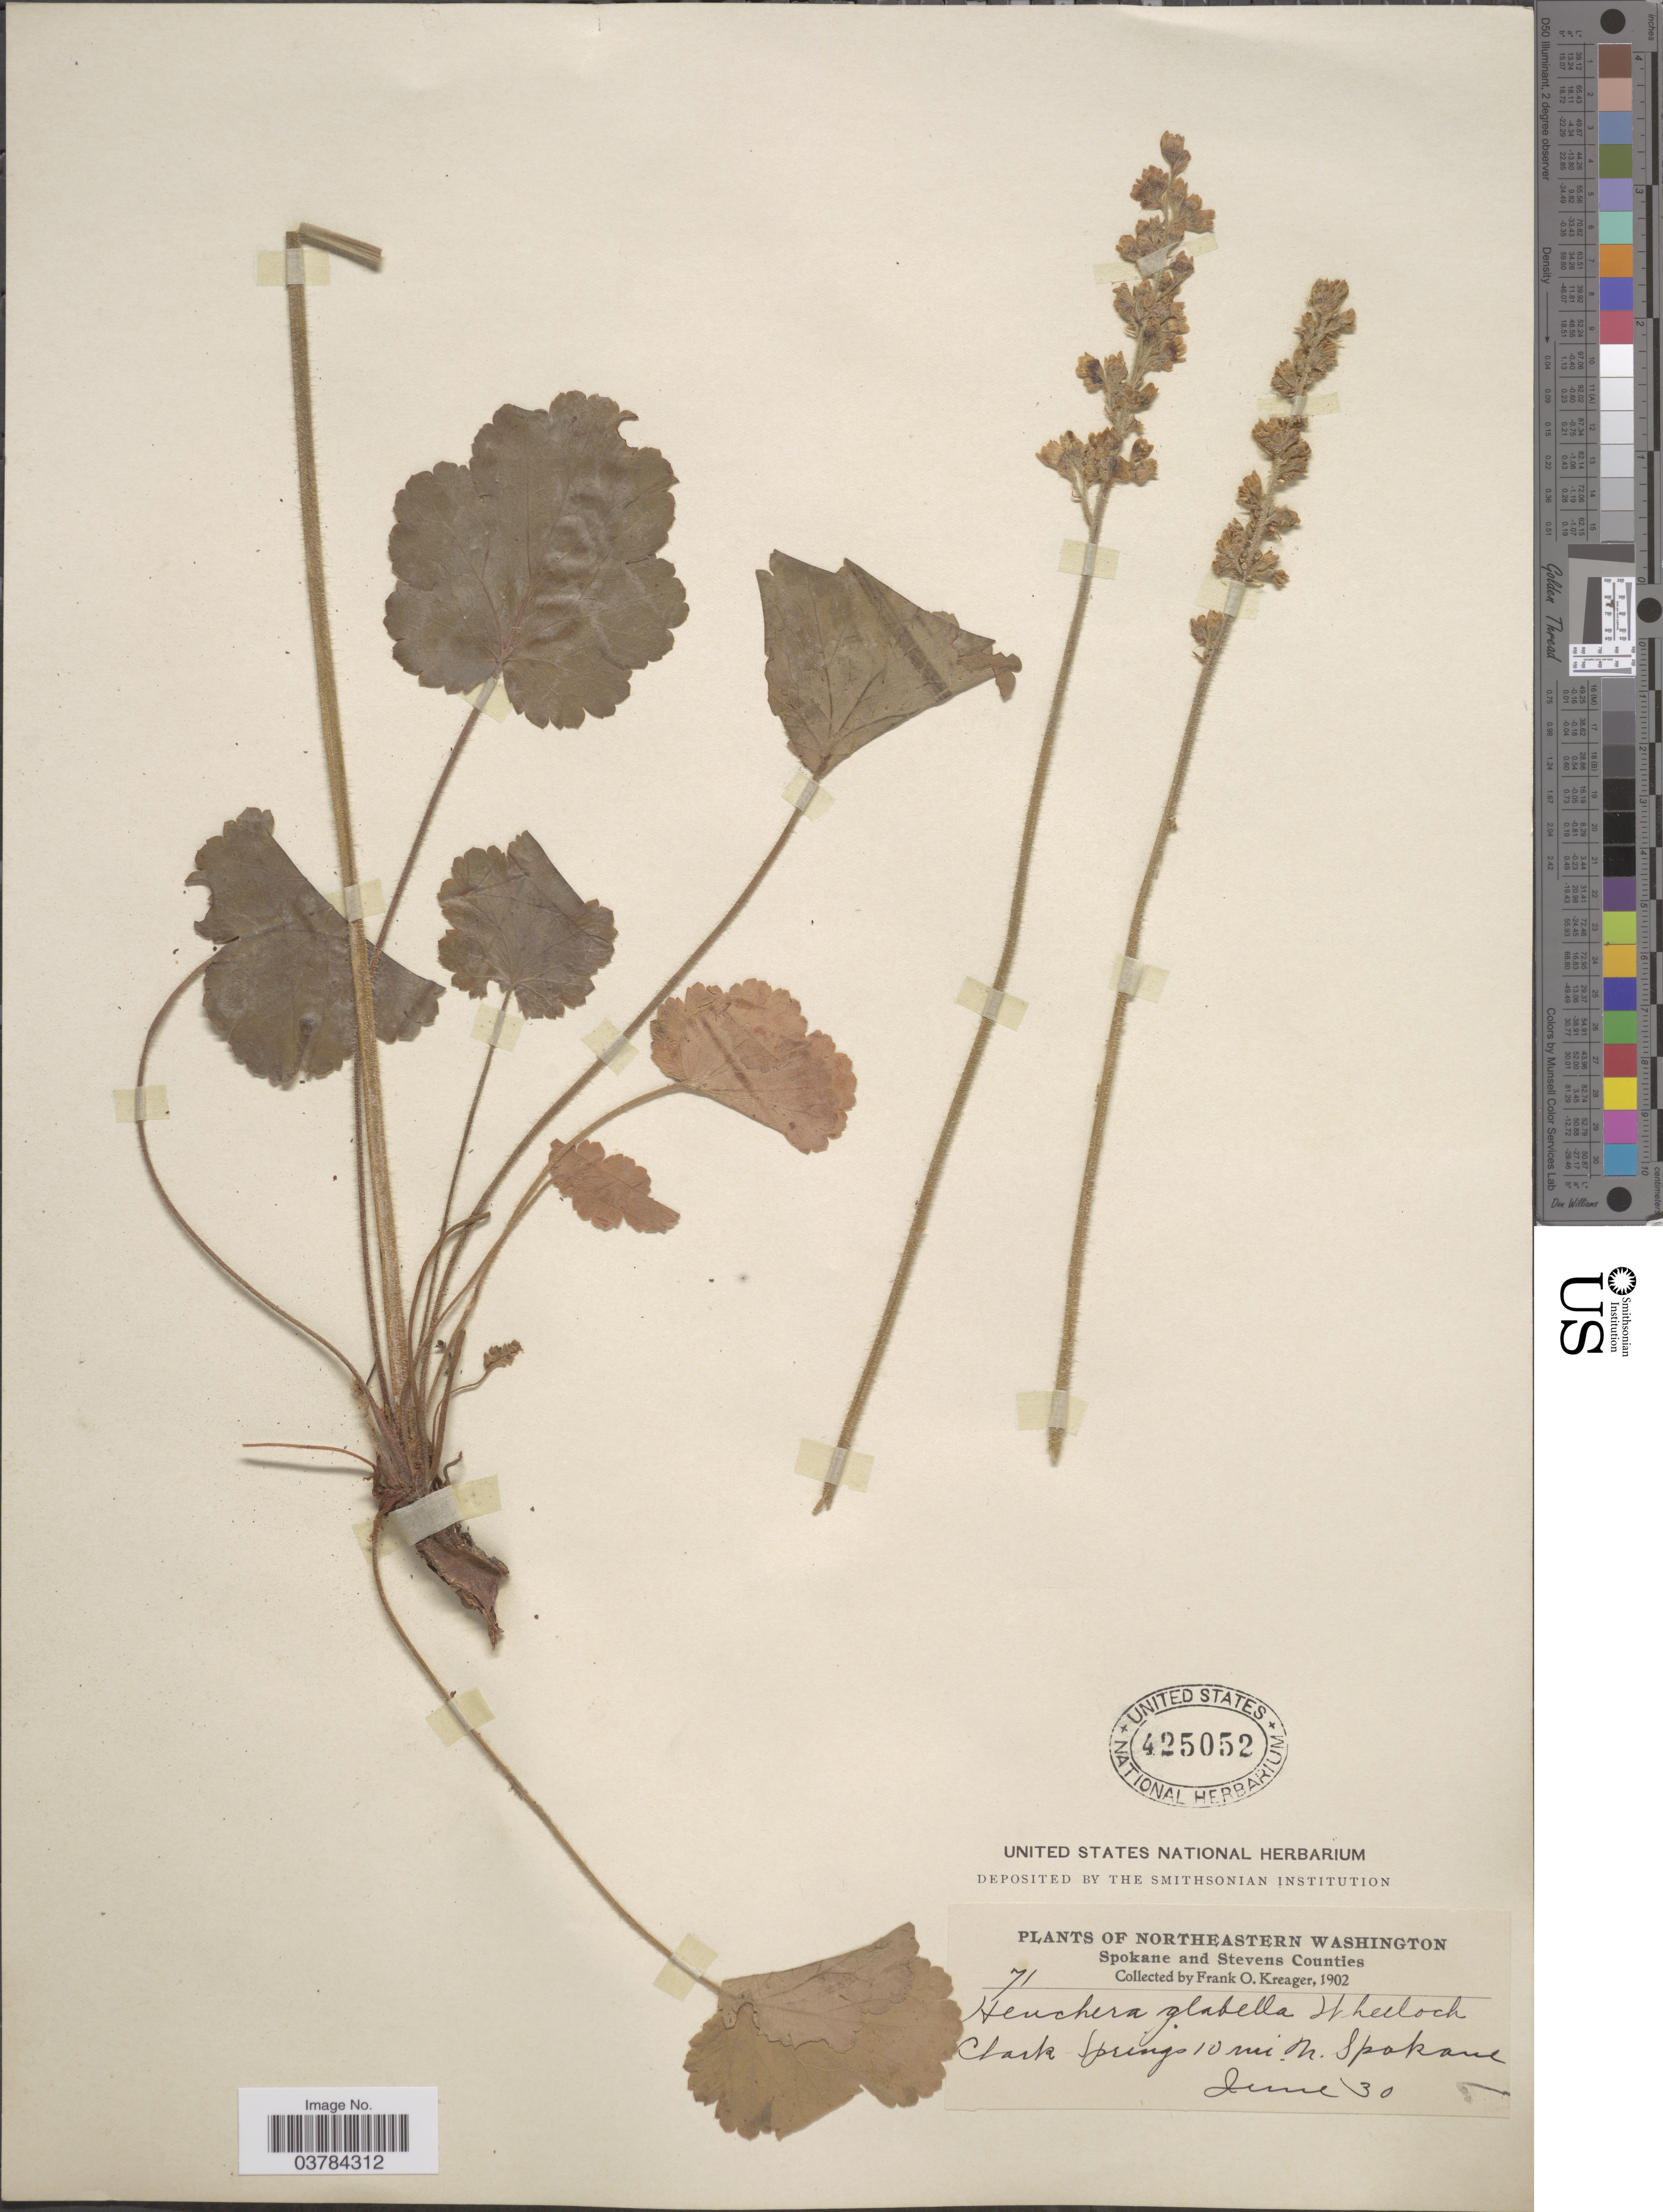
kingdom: Plantae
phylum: Tracheophyta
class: Magnoliopsida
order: Saxifragales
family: Saxifragaceae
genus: Heuchera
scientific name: Heuchera columbiana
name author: Rydb.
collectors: F. Kreager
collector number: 71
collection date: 1902-06-30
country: United States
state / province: Washington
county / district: Spokane / Stevens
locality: Northeastern Washington. Spokane and Stevens Counties. Clark Springs 10 mi. nr Spokane.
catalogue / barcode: US 425052